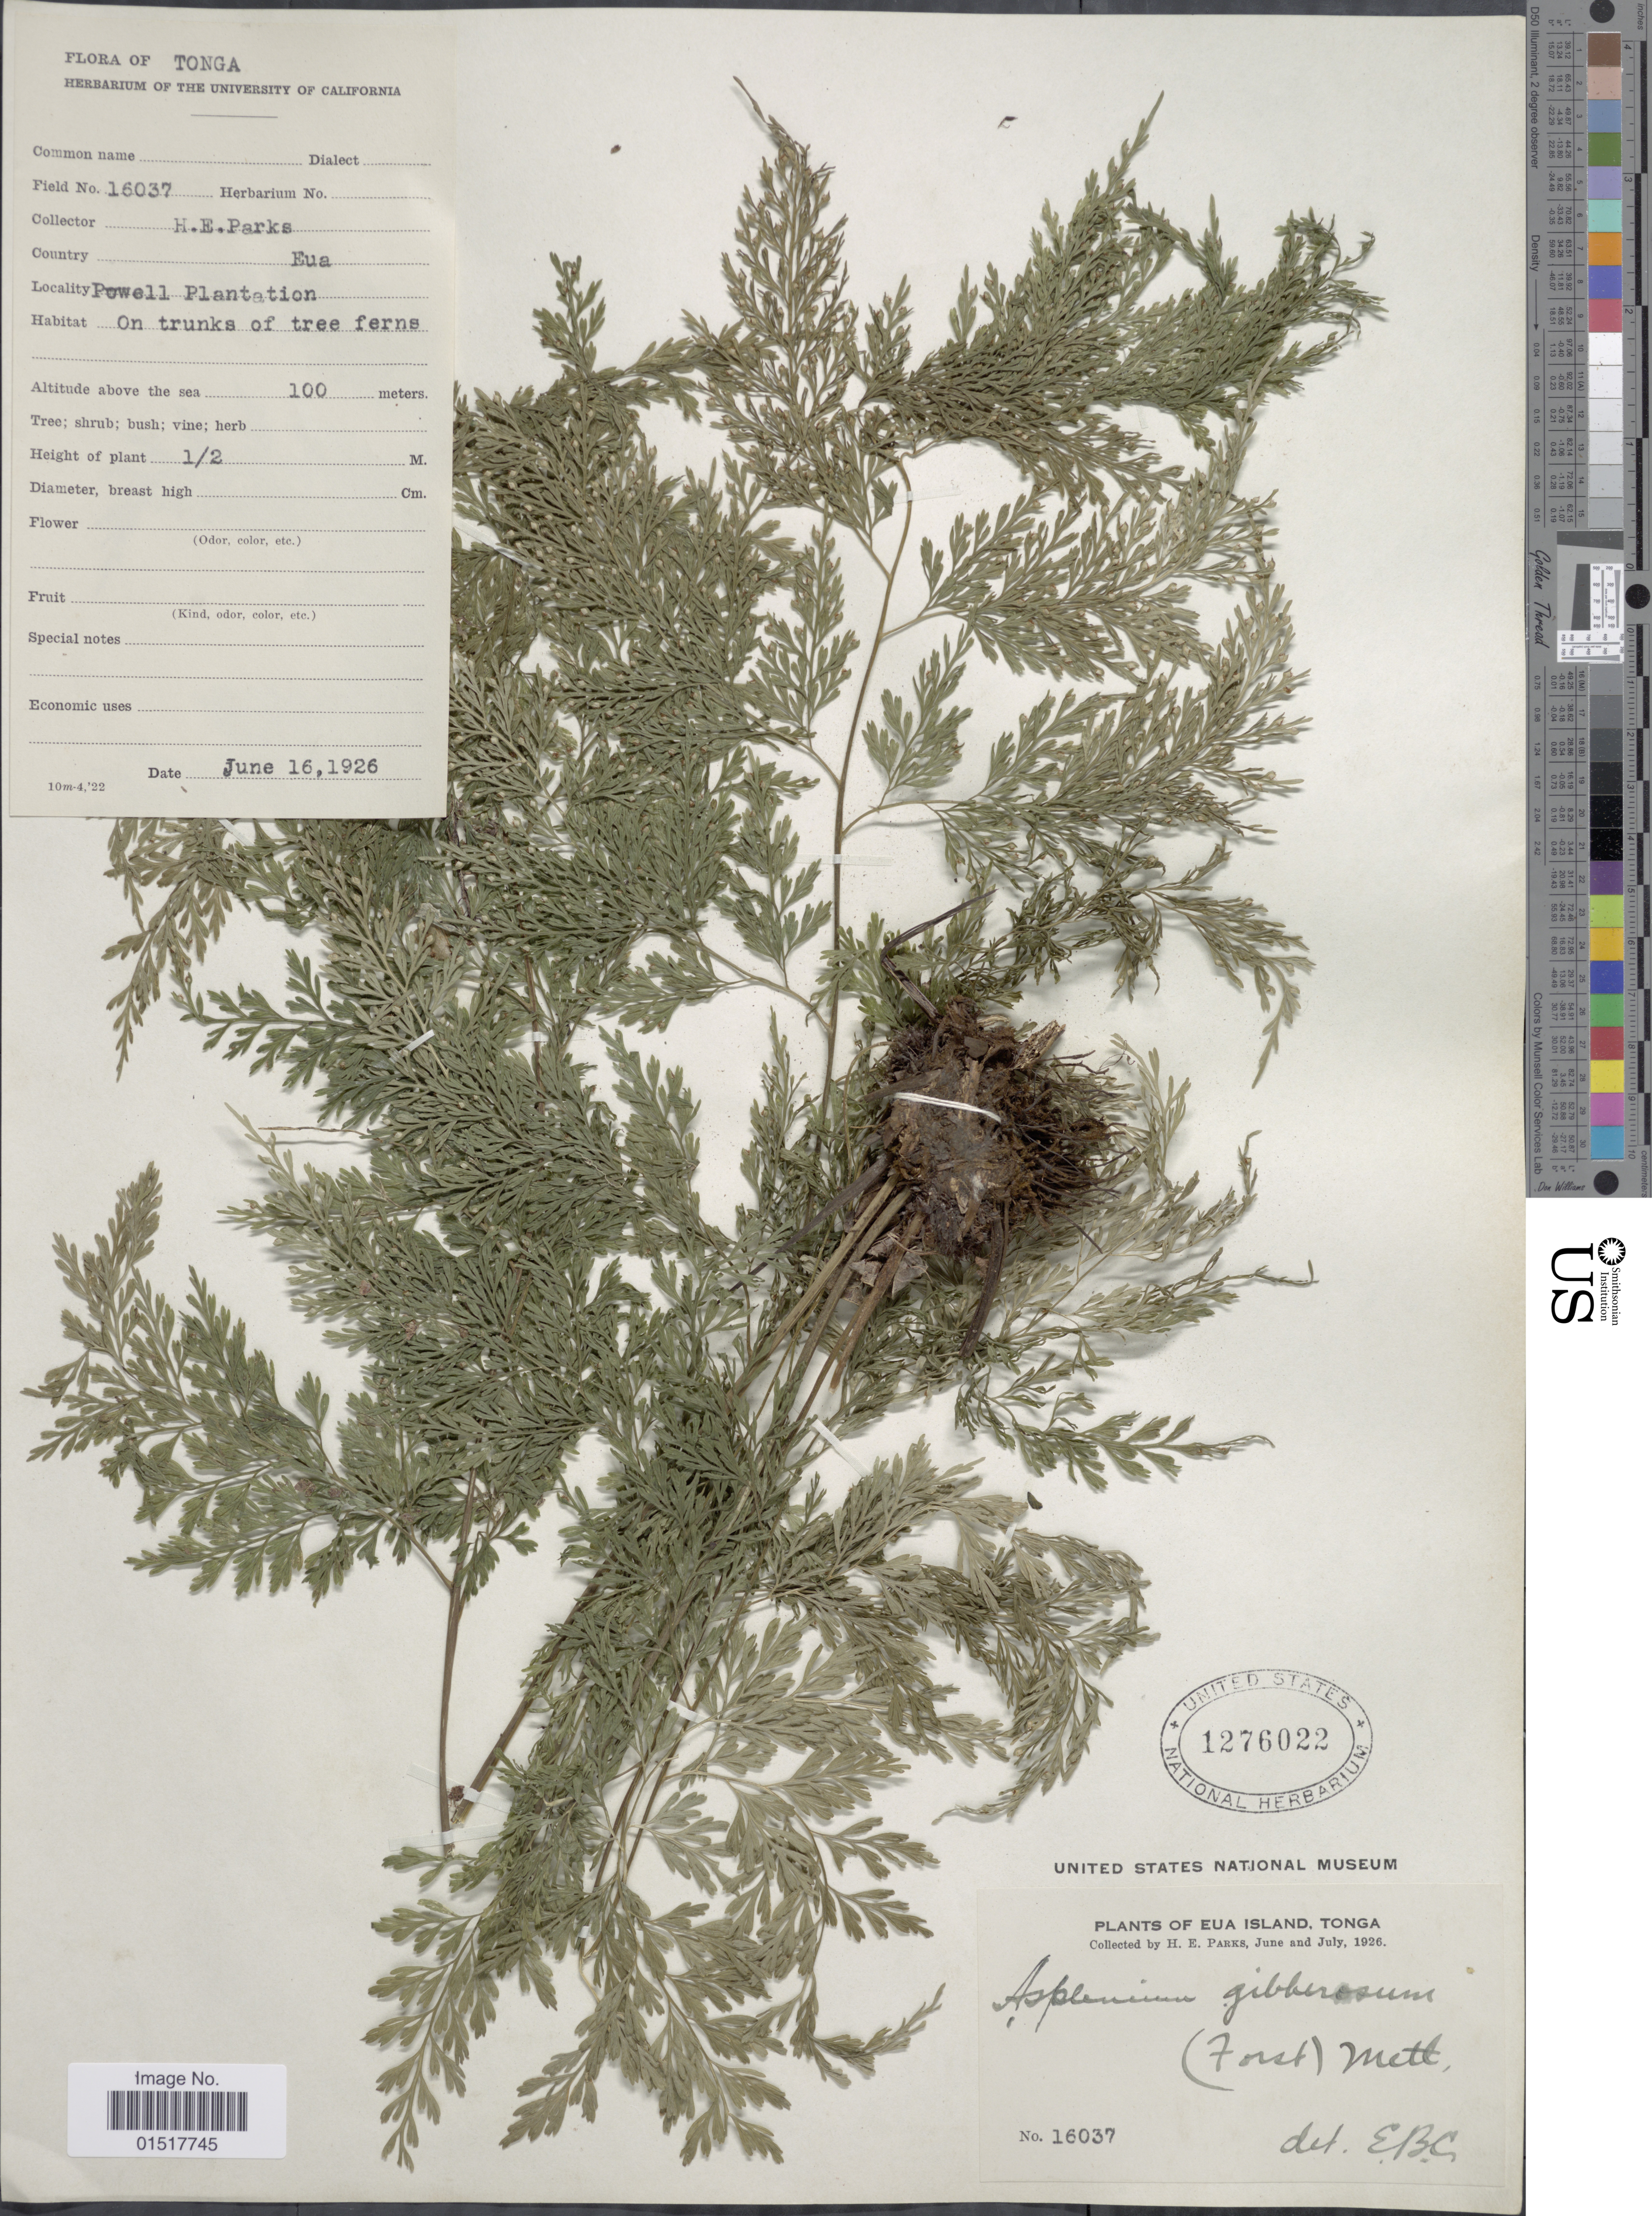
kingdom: Plantae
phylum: Tracheophyta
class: Polypodiopsida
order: Polypodiales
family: Aspleniaceae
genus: Asplenium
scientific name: Asplenium gibberosum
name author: (G. Forst.) Mett.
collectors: H. E. Parks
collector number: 16037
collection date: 1926-06-16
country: Tonga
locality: Country Eua. Powell Plantation.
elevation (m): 100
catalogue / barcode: US 1276022